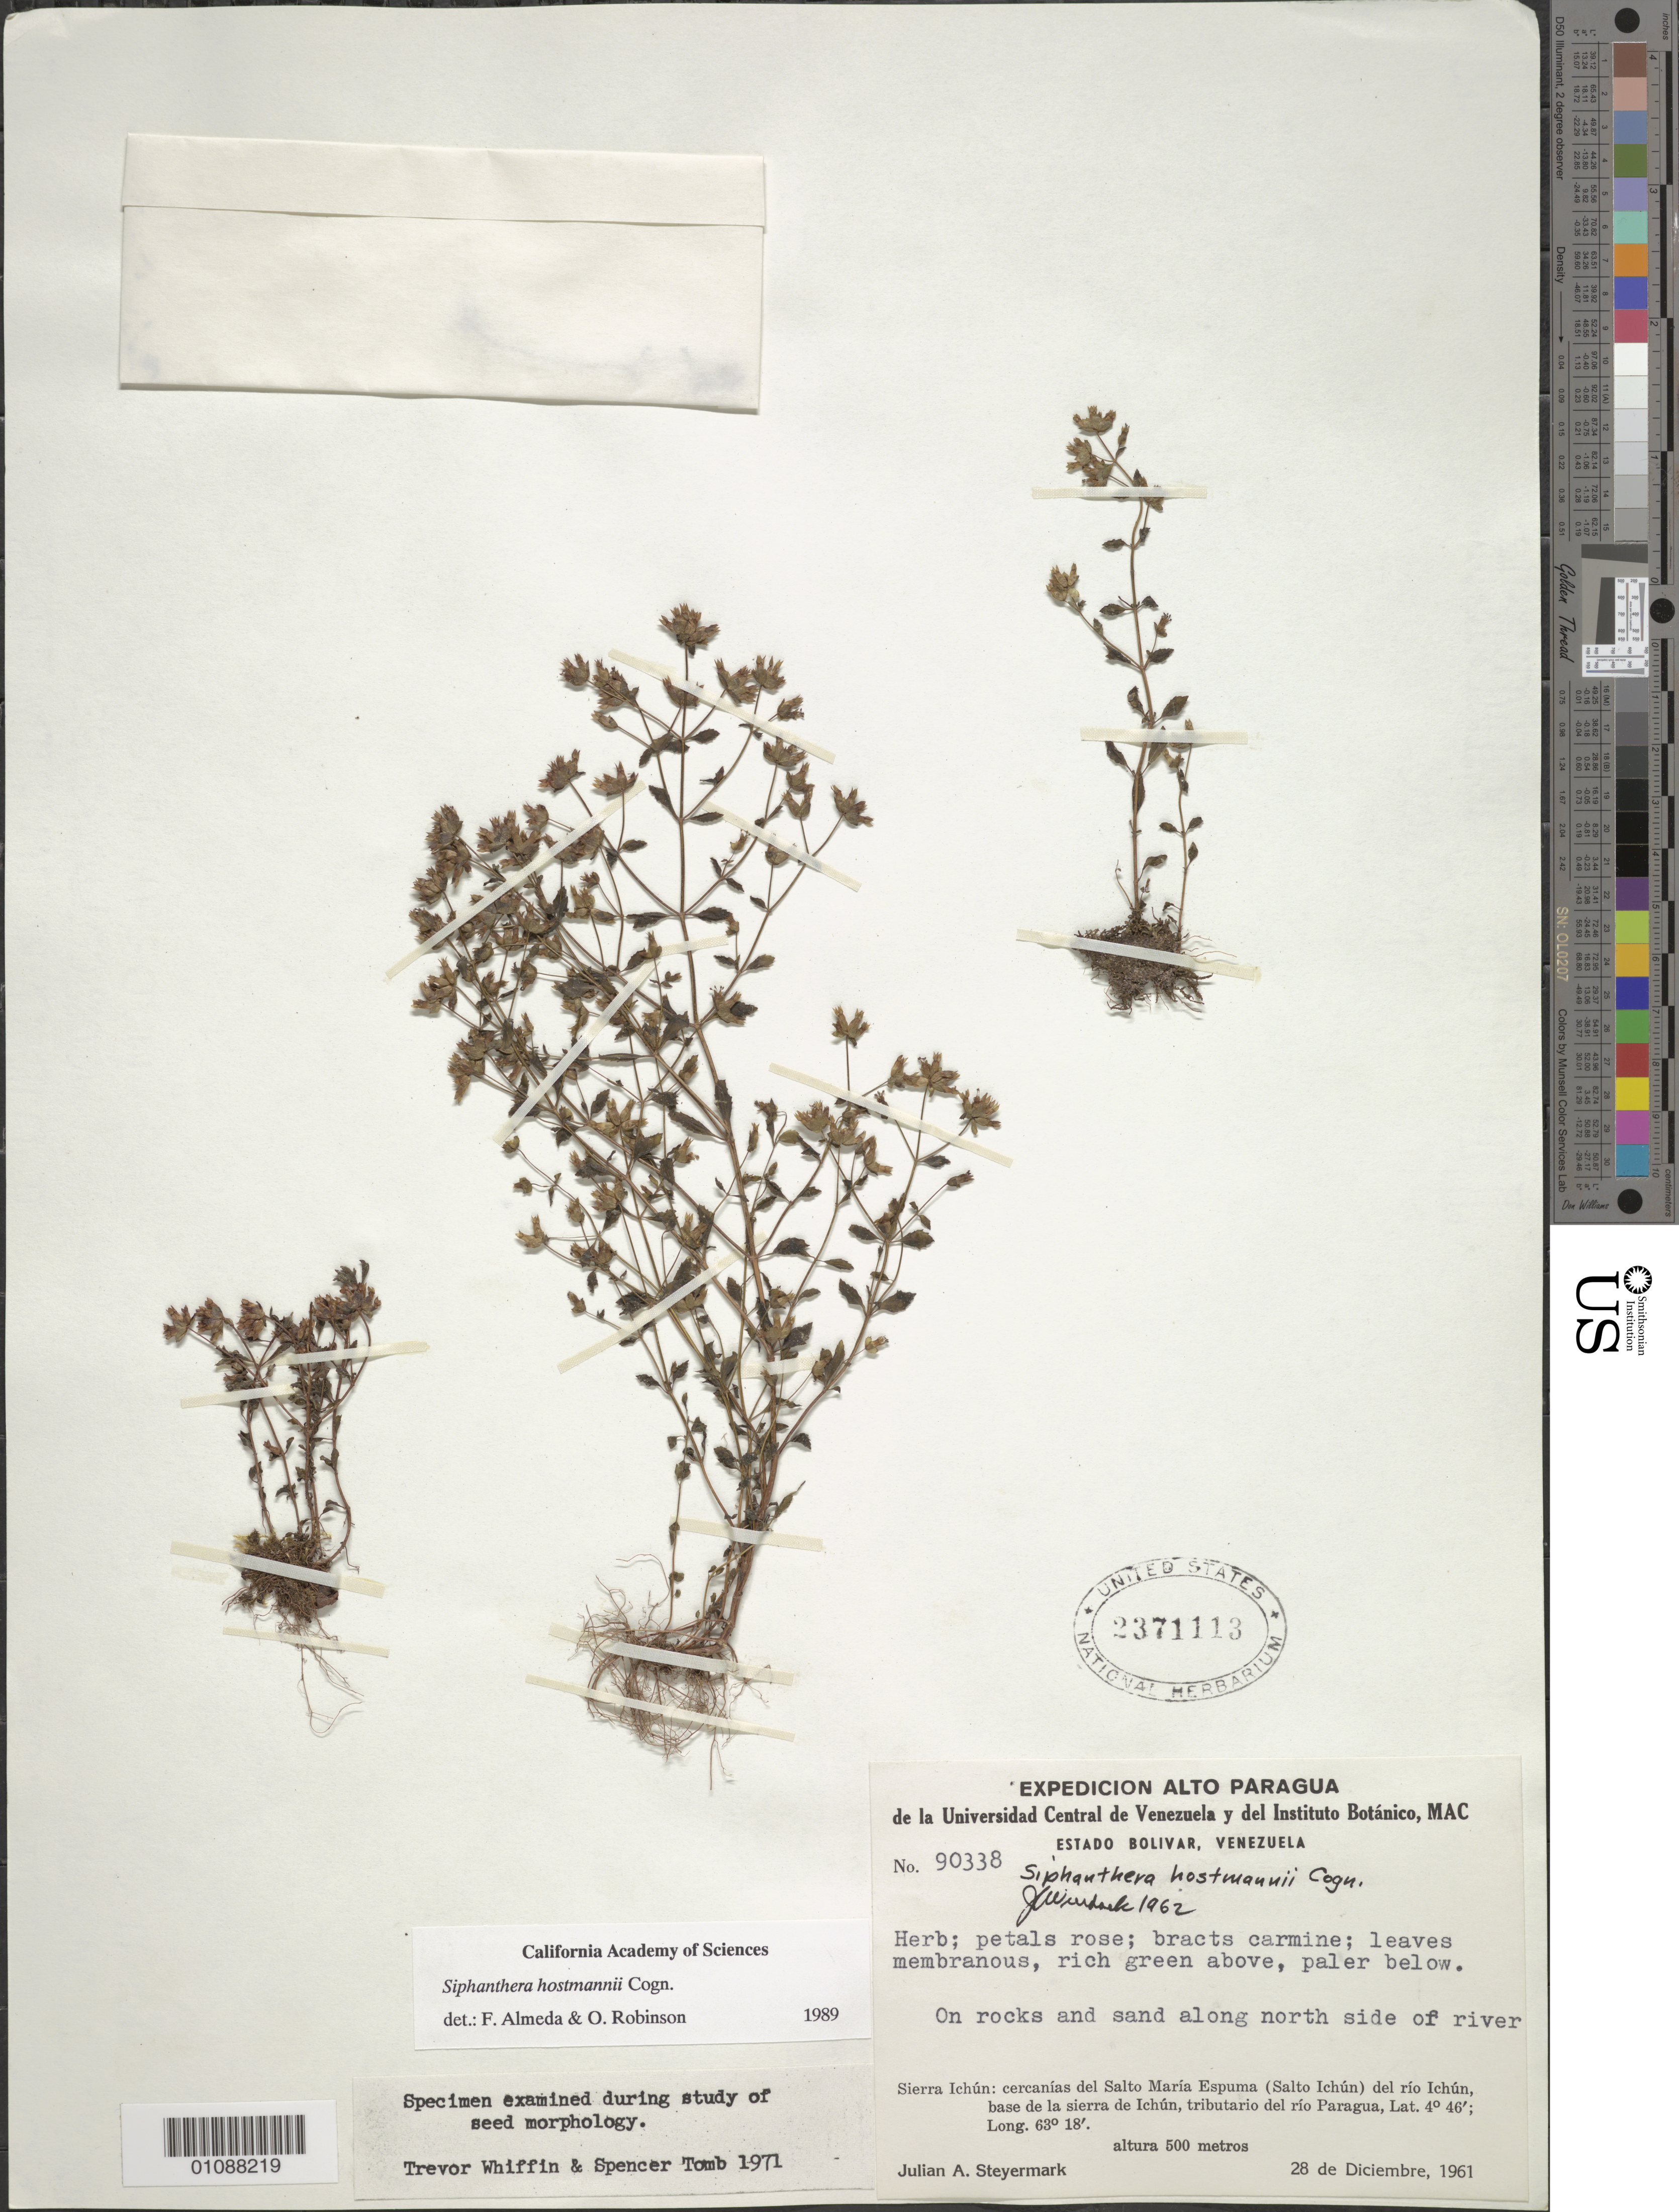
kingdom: Plantae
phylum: Tracheophyta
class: Magnoliopsida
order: Myrtales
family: Melastomataceae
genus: Siphanthera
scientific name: Siphanthera hostmannii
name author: Cogn.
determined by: Almeda, F.; Robinson, O. R.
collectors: J. Steyermark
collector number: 90338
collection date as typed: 28-Dec-61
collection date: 1961-12-28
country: Venezuela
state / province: Bolívar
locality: Sierra Ichún, Salto María Espuma (Salto Ichún) del Río Ichún (tributary of río Paragua), base de la sierra de Ichún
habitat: On rocks and sand along north side of river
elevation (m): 500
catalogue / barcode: US 2371113